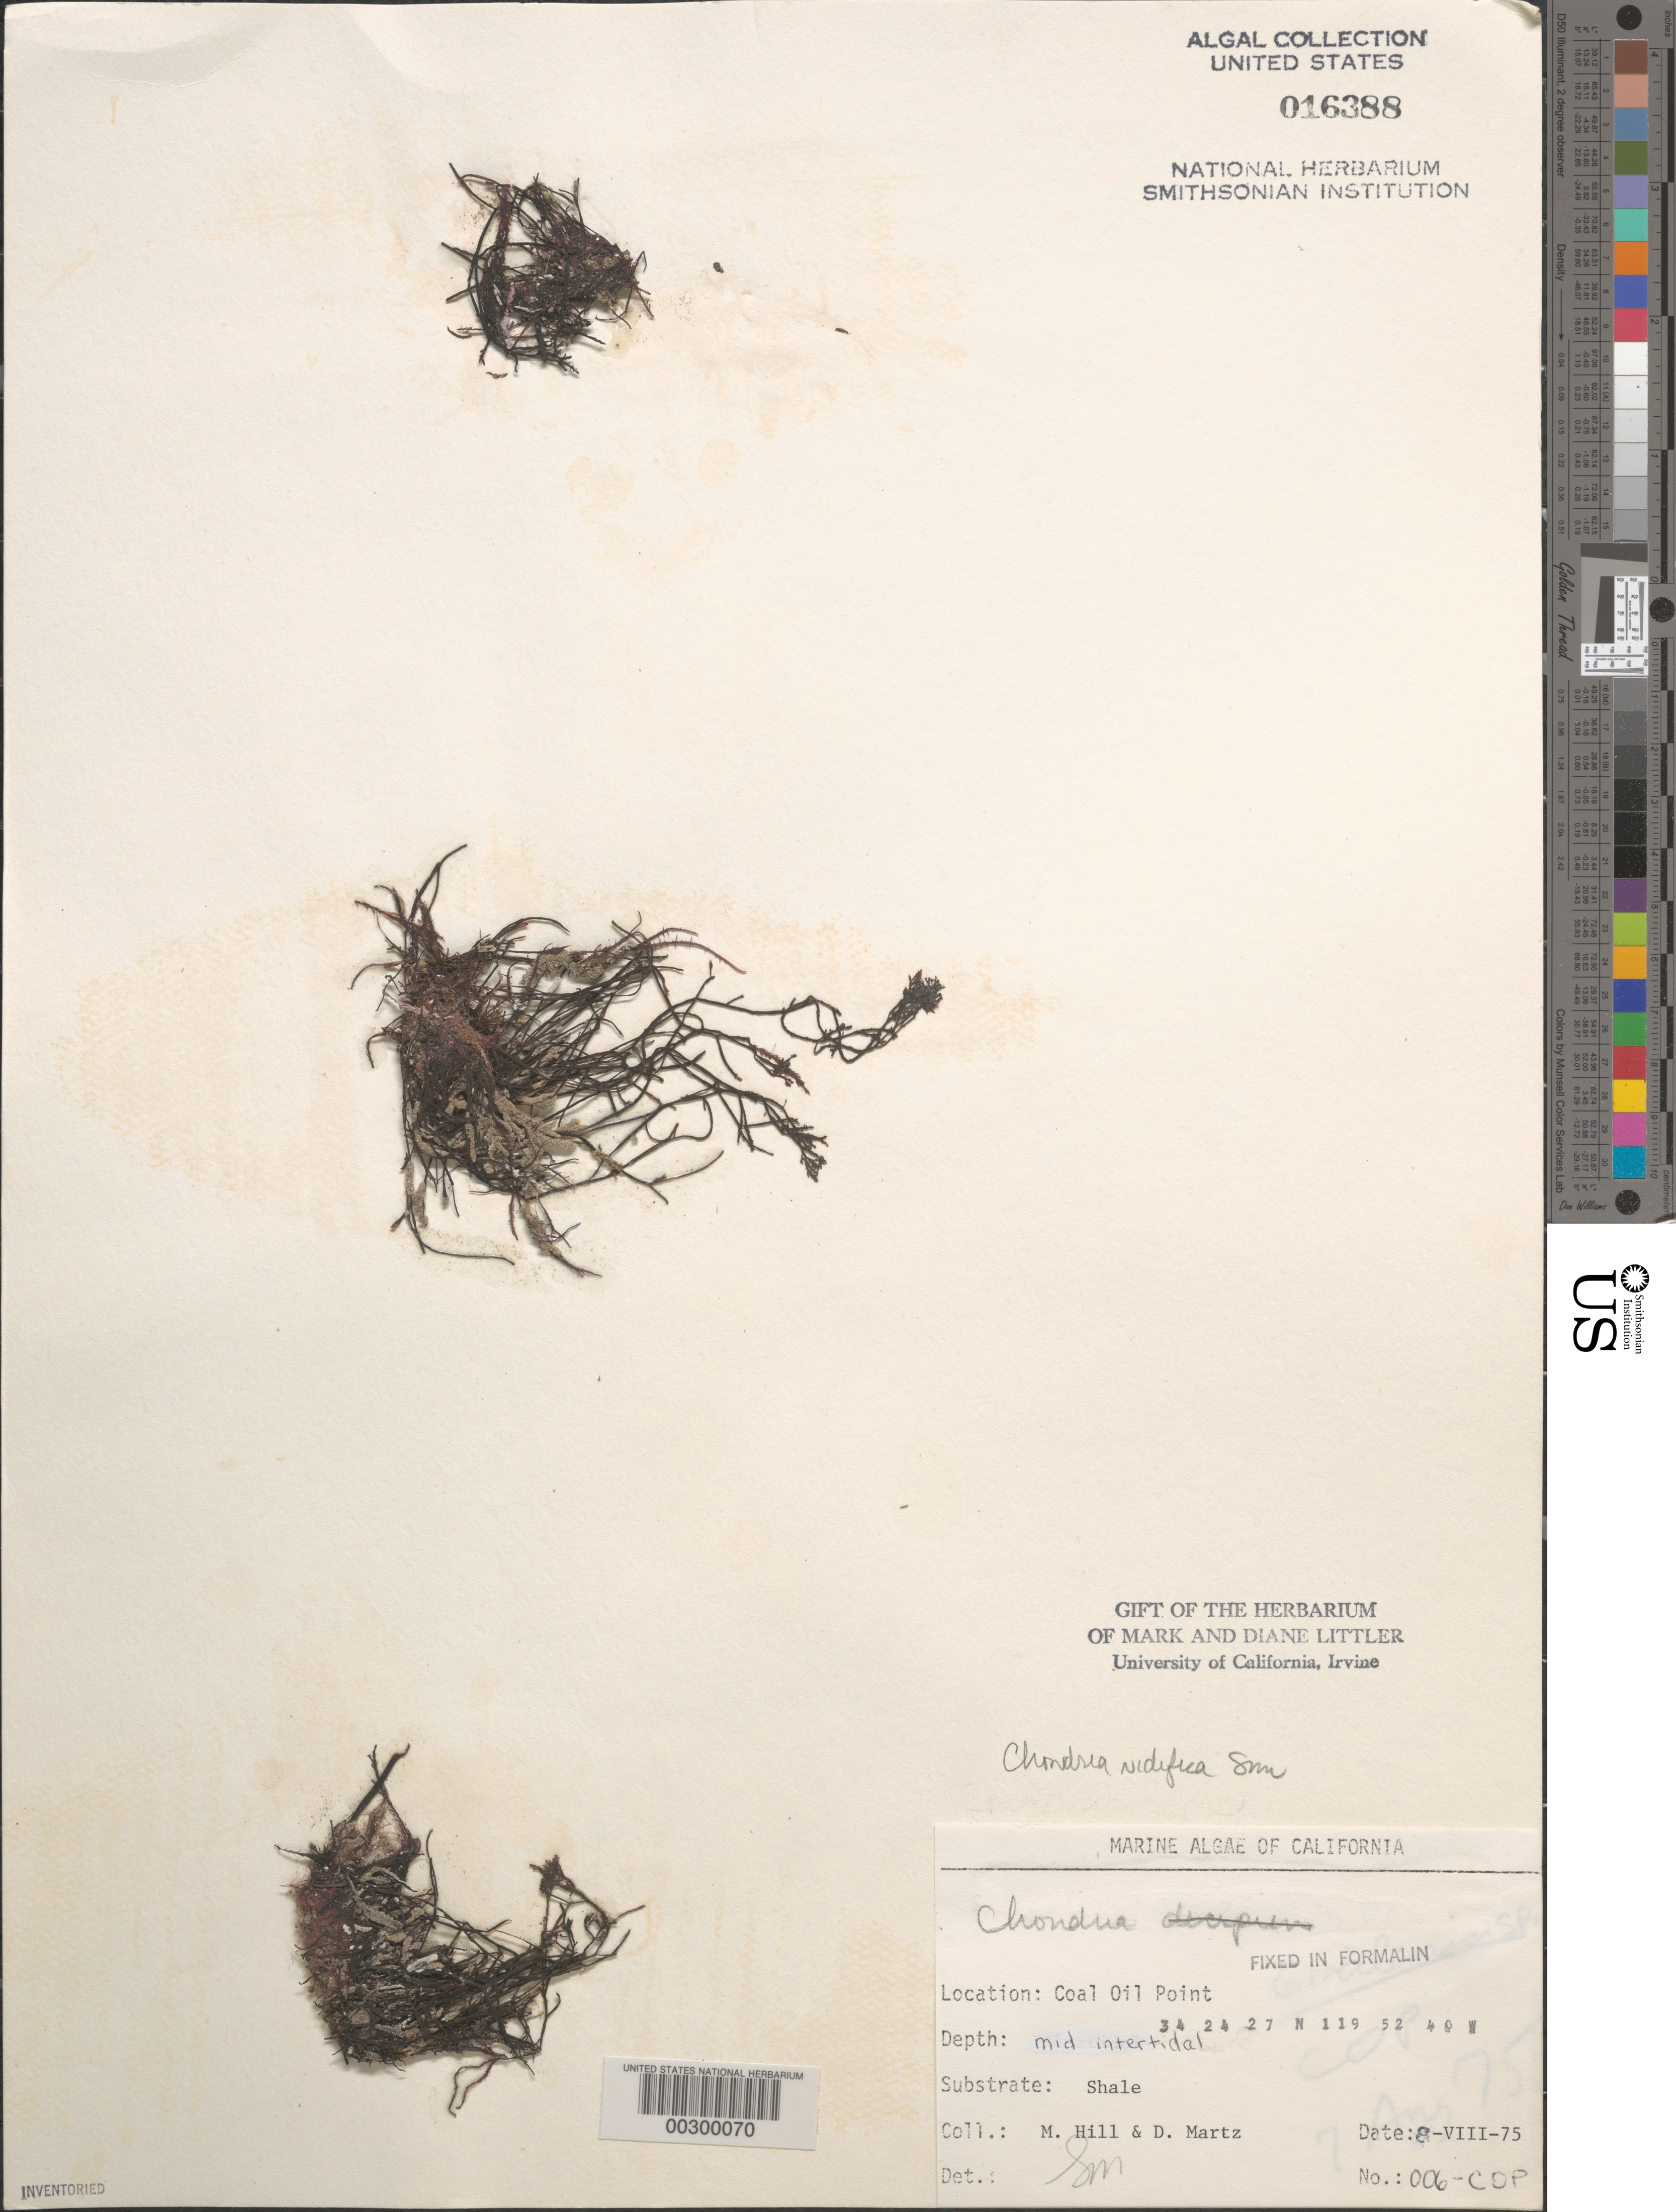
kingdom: Plantae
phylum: Rhodophyta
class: Florideophyceae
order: Ceramiales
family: Rhodomelaceae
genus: Neochondria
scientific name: Neochondria nidifica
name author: (Harvey) Sutti et al.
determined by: Algae name updating Project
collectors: M. Hill & D. Martz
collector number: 006-cop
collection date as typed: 08 Aug 1977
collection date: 1977-08-08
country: United States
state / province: California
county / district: Santa Barbara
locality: Coal Oil Point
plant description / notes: BLM-SOCALBIGHT Rocky Intertidal Survey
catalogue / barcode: US 16388